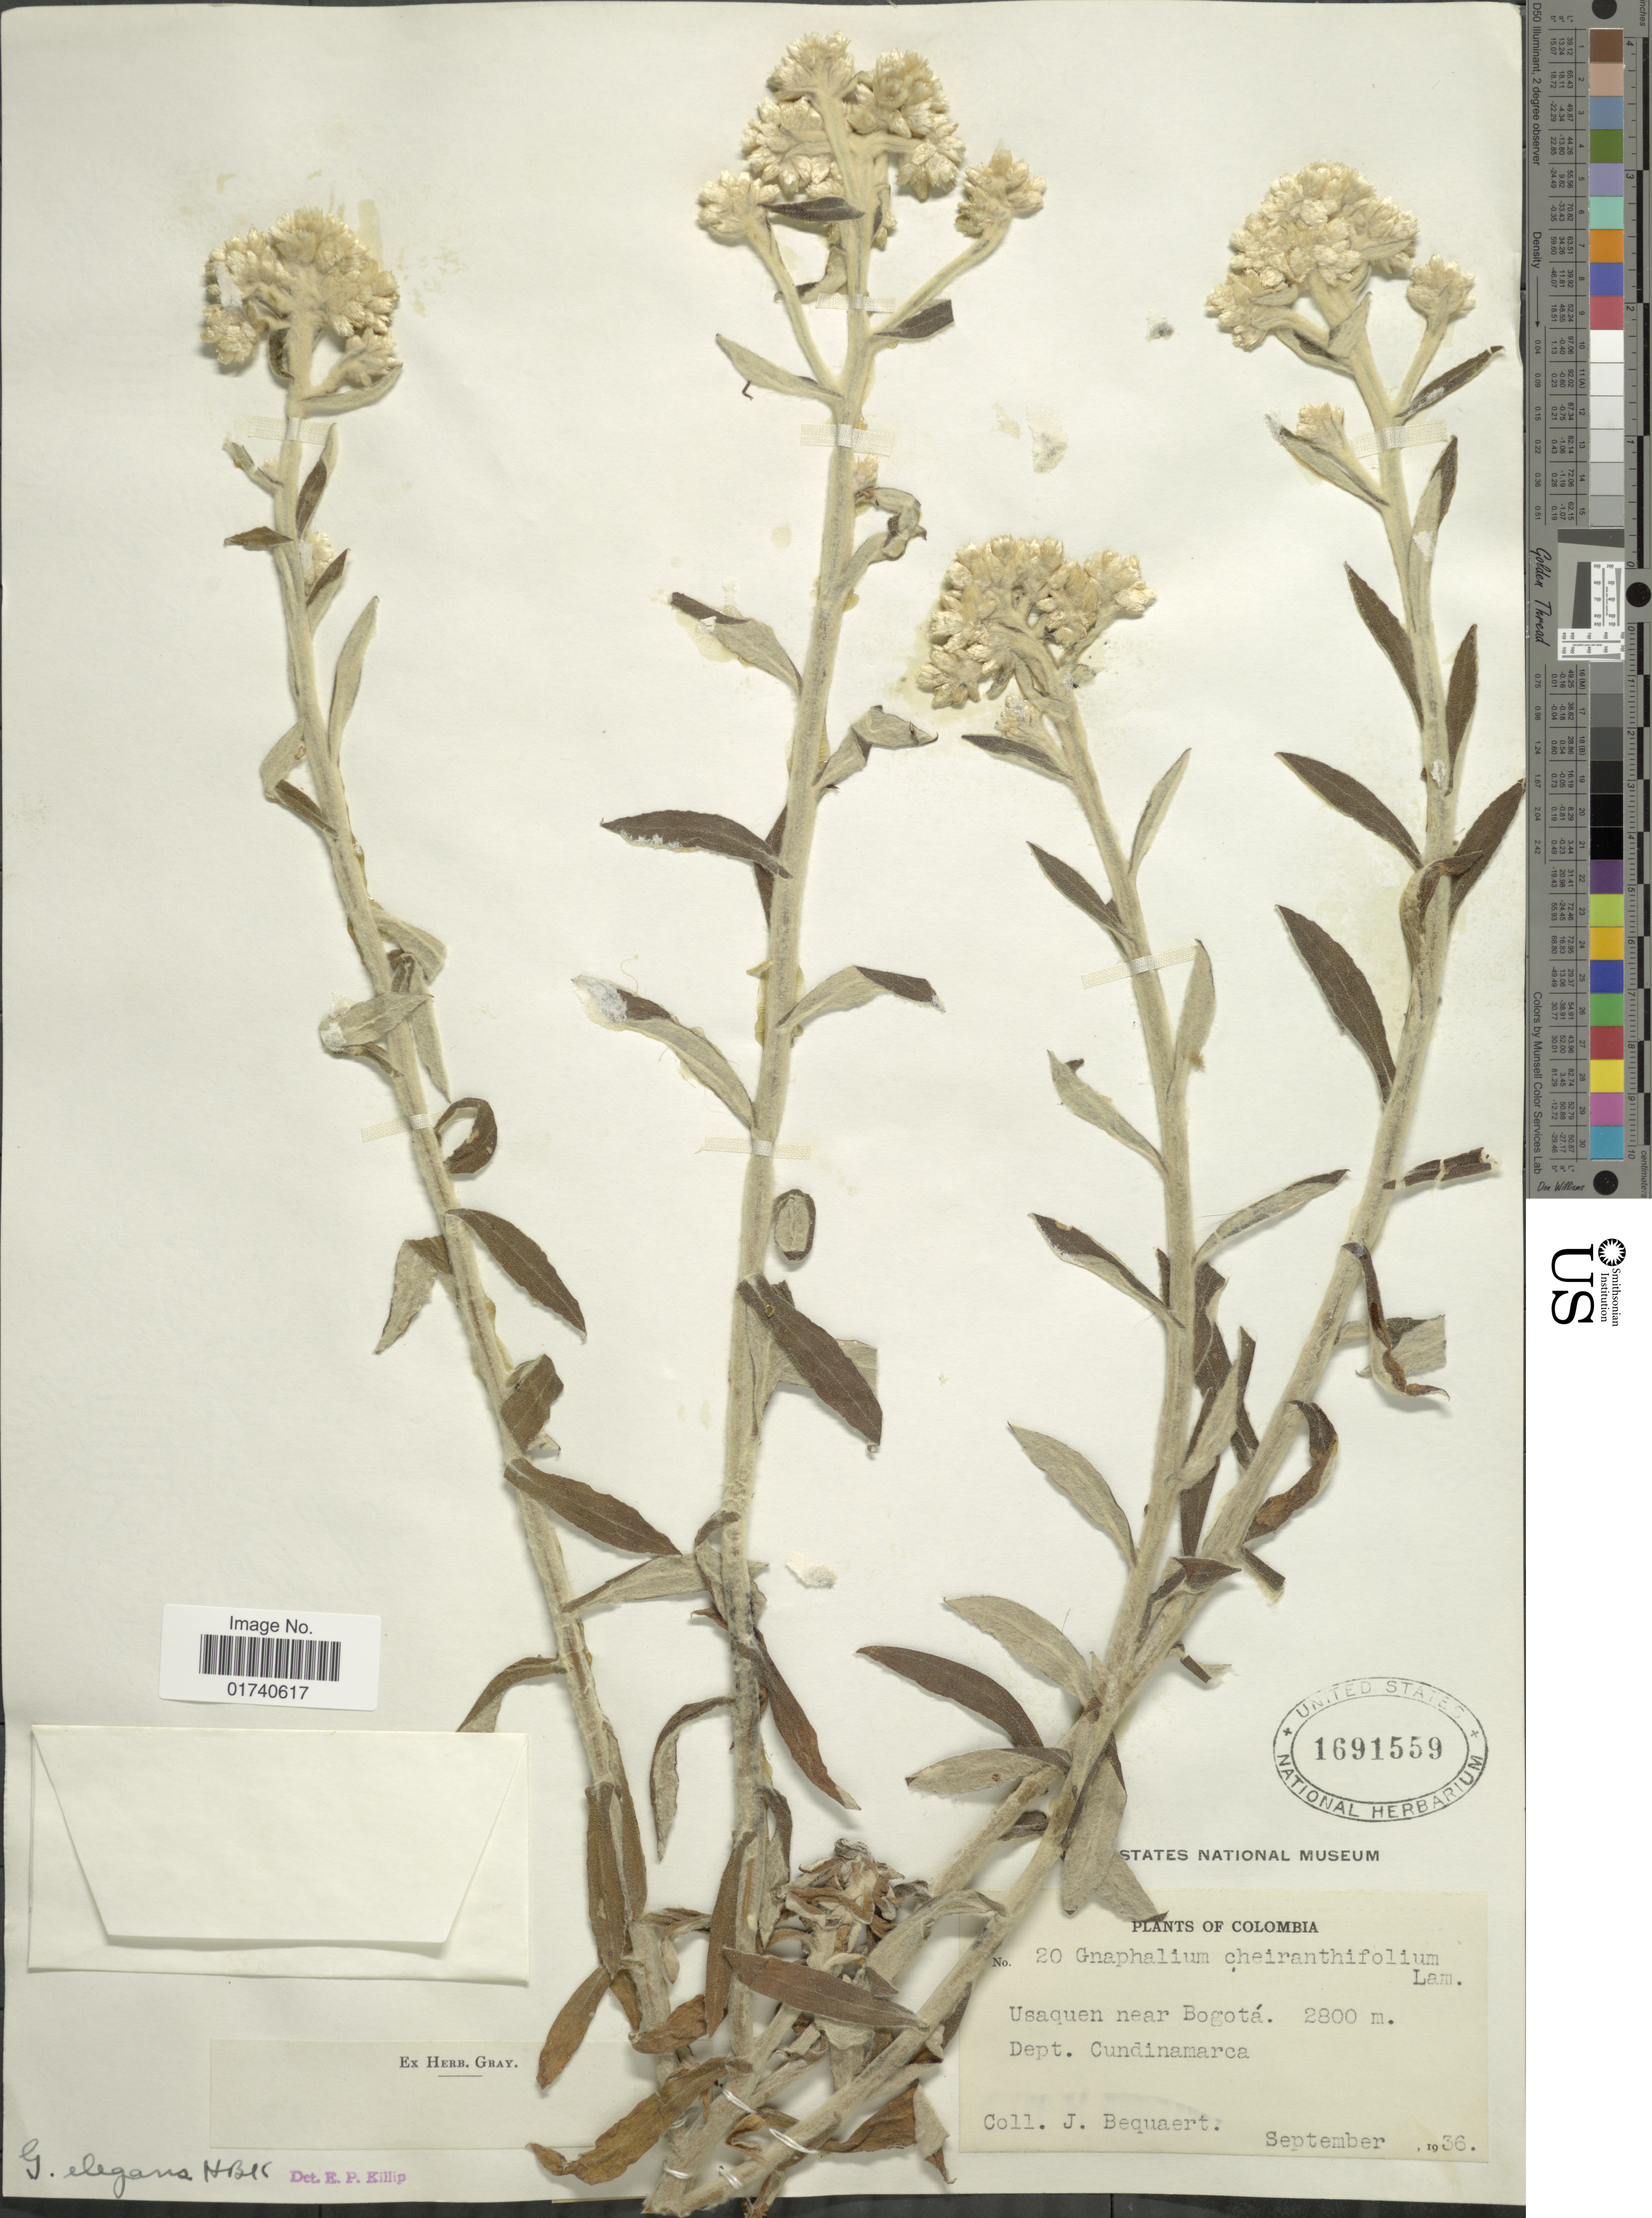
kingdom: Plantae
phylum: Tracheophyta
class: Magnoliopsida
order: Asterales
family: Asteraceae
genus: Pseudognaphalium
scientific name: Pseudognaphalium elegans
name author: (Kunth) Kartesz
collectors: J. Bequaert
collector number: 20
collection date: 1936-09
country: Colombia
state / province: Cundinamarca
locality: Usaquen near Bogota. Dept. Cundinamarca.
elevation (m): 2800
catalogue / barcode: US 1691559